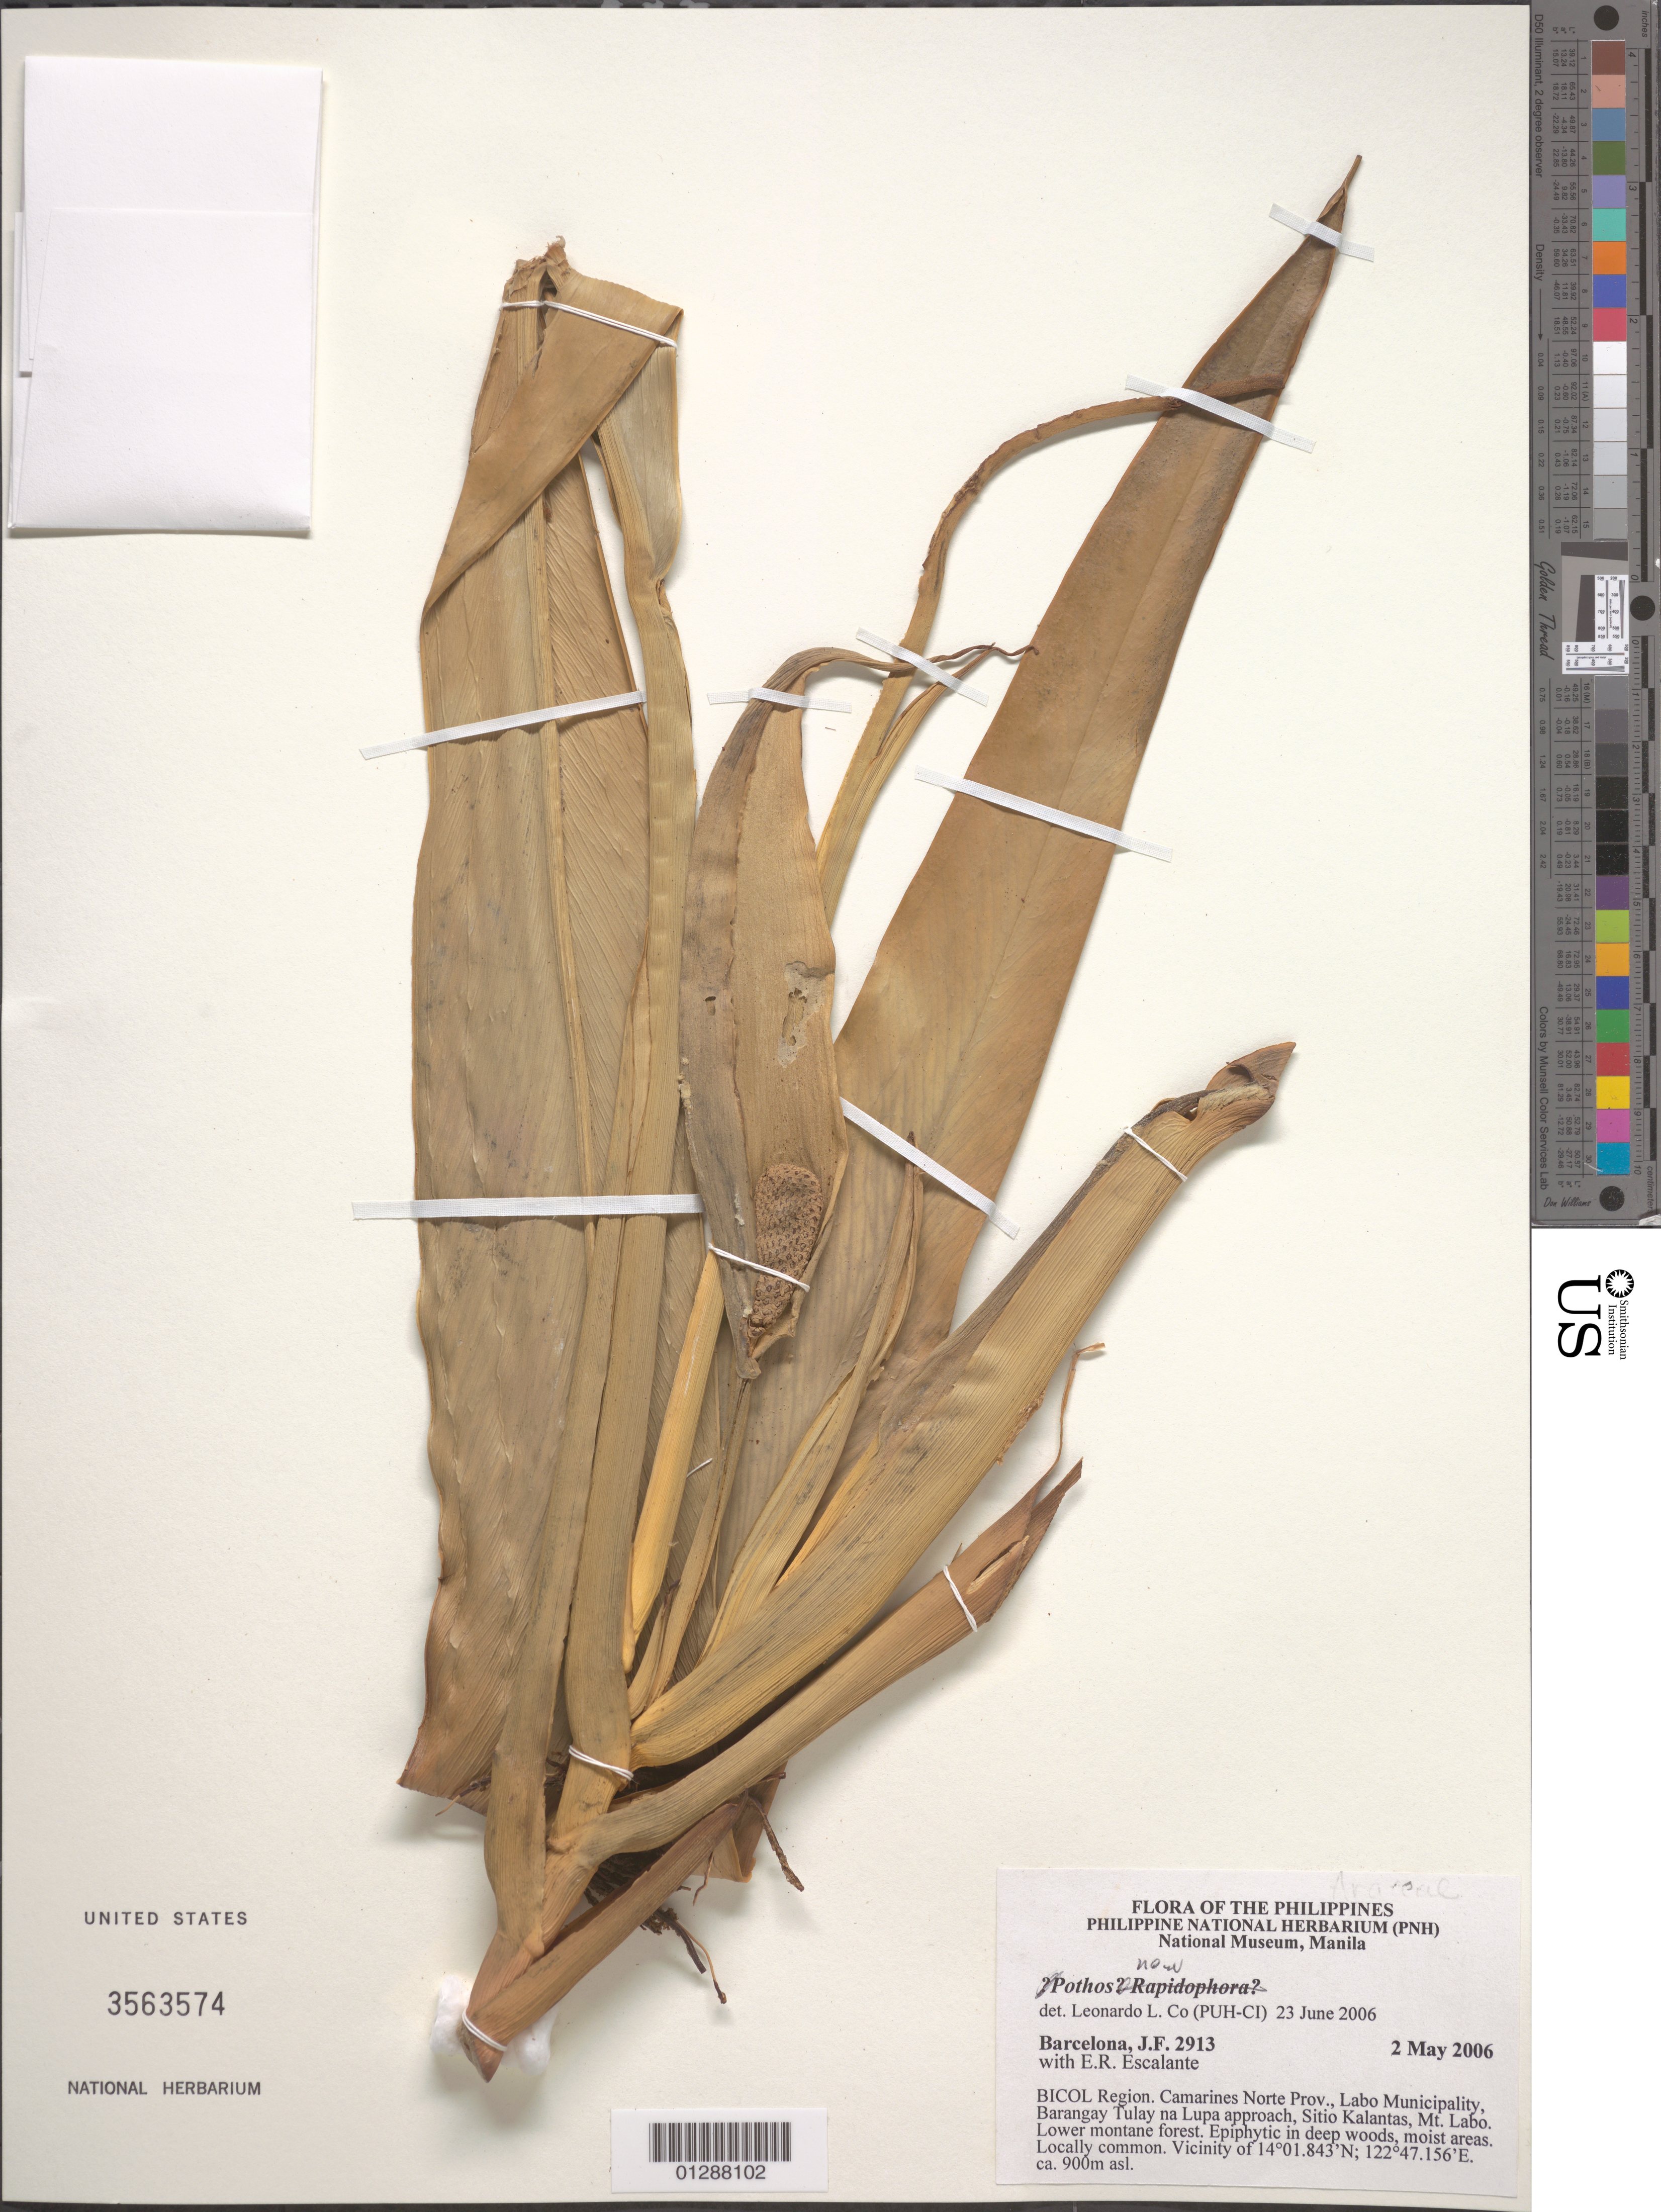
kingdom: Plantae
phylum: Tracheophyta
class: Liliopsida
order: Alismatales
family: Araceae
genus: Pothos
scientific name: Pothos sp.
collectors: J. F. Barcelona & E. Escalante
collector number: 2913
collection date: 2006-05-02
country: Philippines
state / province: Bicol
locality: Bicol Region. Camarines Norte Prov., Labo Municipality, Barangay Tulay na Lupa approach, Sitio Kalantas, Mt. Labo.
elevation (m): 900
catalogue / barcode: US 3563574